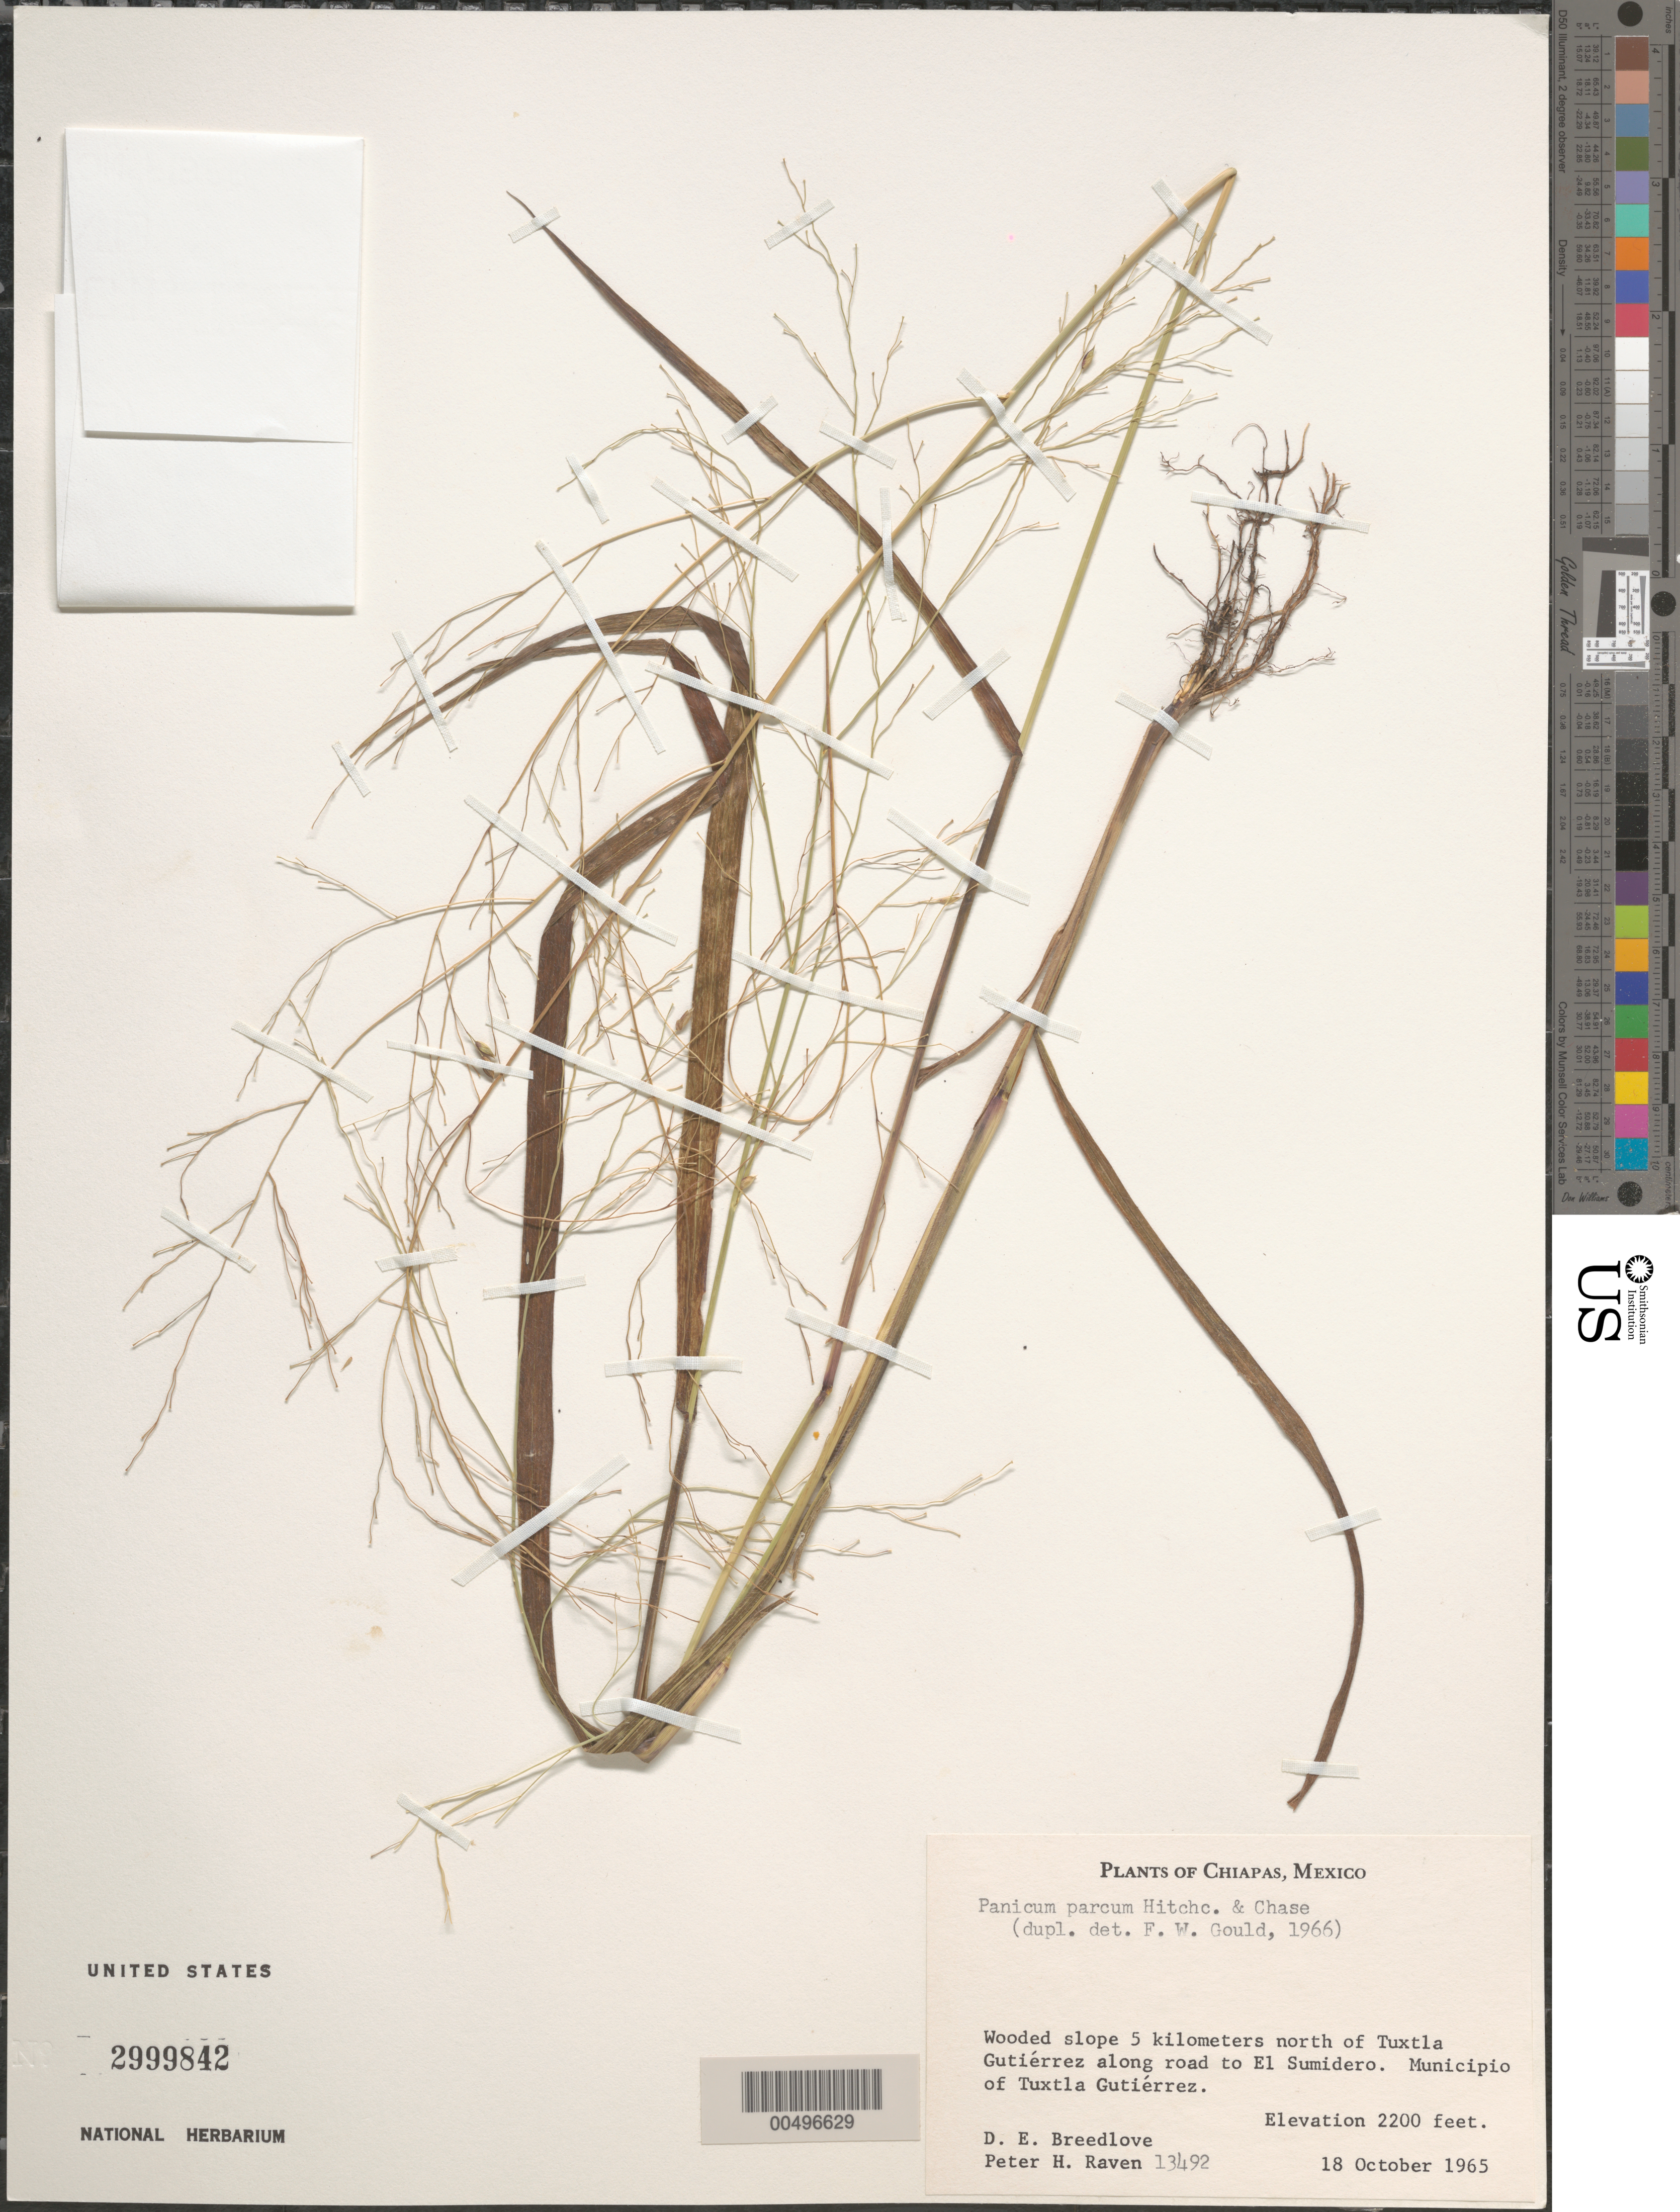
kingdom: Plantae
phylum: Tracheophyta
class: Liliopsida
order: Poales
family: Poaceae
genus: Panicum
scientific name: Panicum parcum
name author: Hitchc. & Chase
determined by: Gould, F. W.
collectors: D. E. Breedlove & P. H. Raven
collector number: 13492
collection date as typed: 18 Oct 1965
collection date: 1965-10-18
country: Mexico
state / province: Chiapas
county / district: Tuxtla Gutiérrez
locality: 5 km N of Tuxtla Gutiérrez along rd to El Sumidero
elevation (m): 671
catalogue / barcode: US 2999842